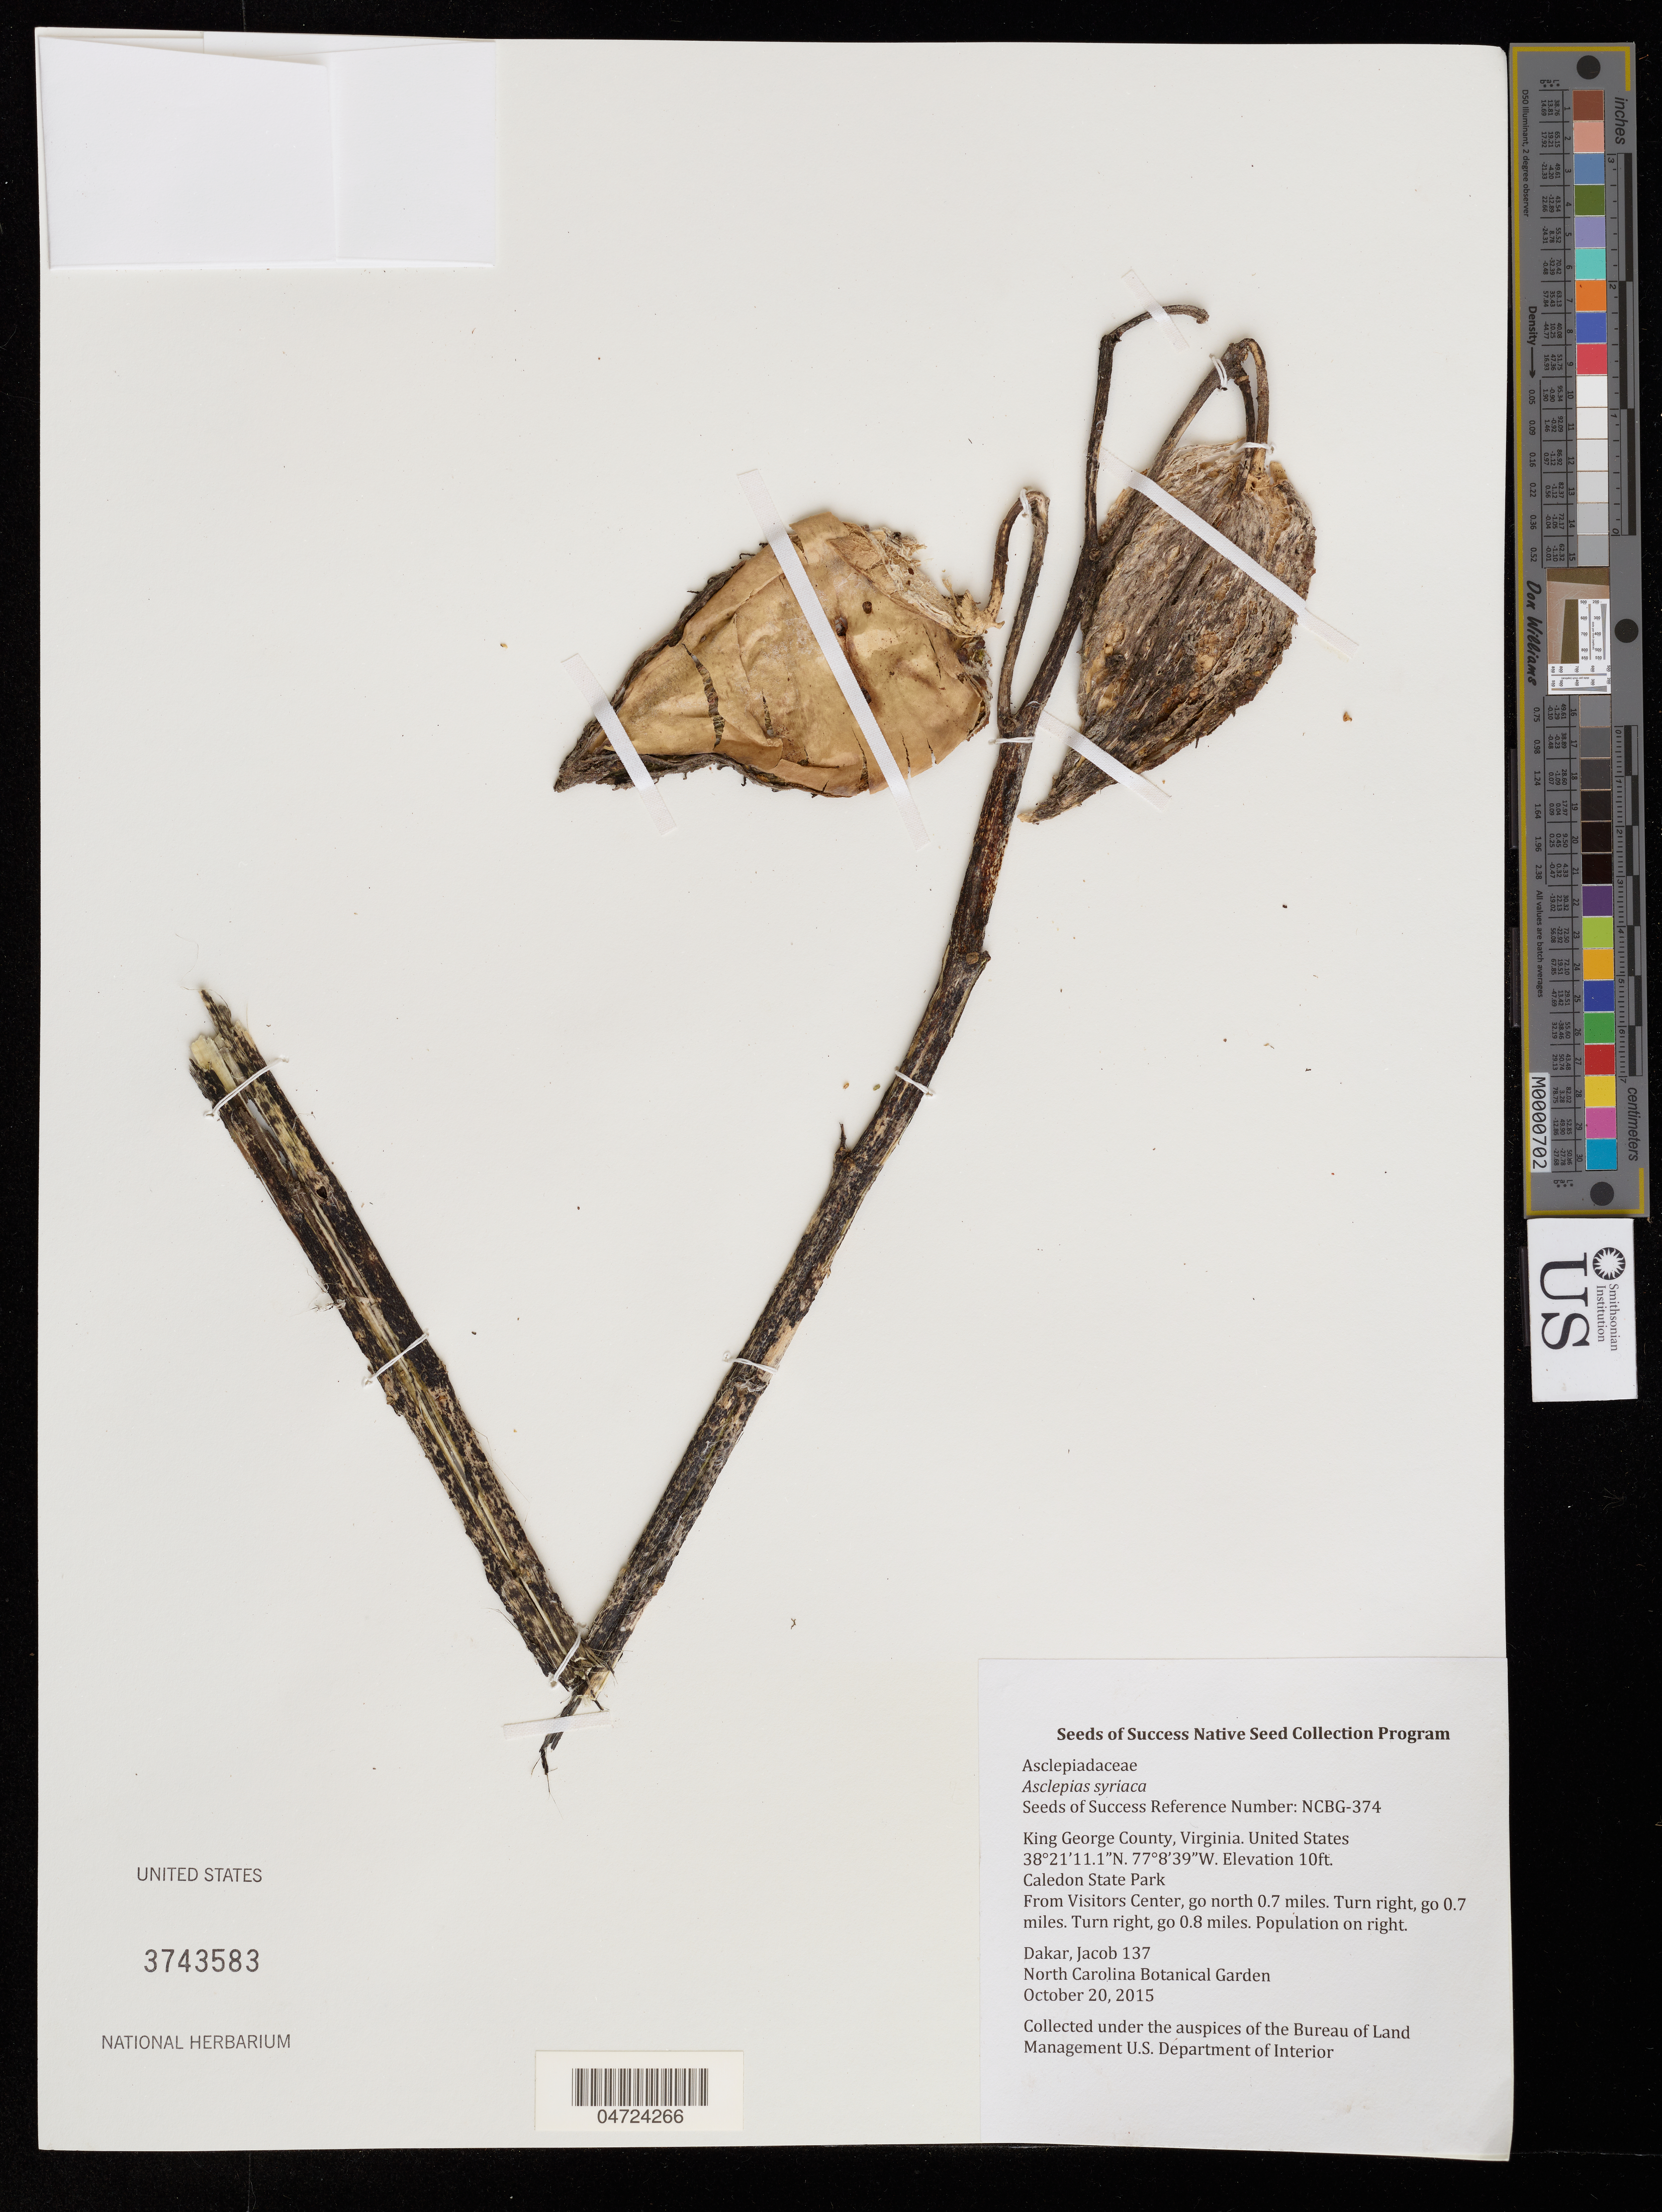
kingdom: Plantae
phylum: Tracheophyta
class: Magnoliopsida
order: Gentianales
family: Apocynaceae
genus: Asclepias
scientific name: Asclepias syriaca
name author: L.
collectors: J. Dakar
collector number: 137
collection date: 2015-10-20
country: United States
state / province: Virginia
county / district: King George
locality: King George County. Caledon State Park. From Visitors Center, go north 0.7 miles. Turn right, go 0.7 miles. Turn right, go 0.8 miles. Population on right.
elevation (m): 3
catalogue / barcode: US 3743583